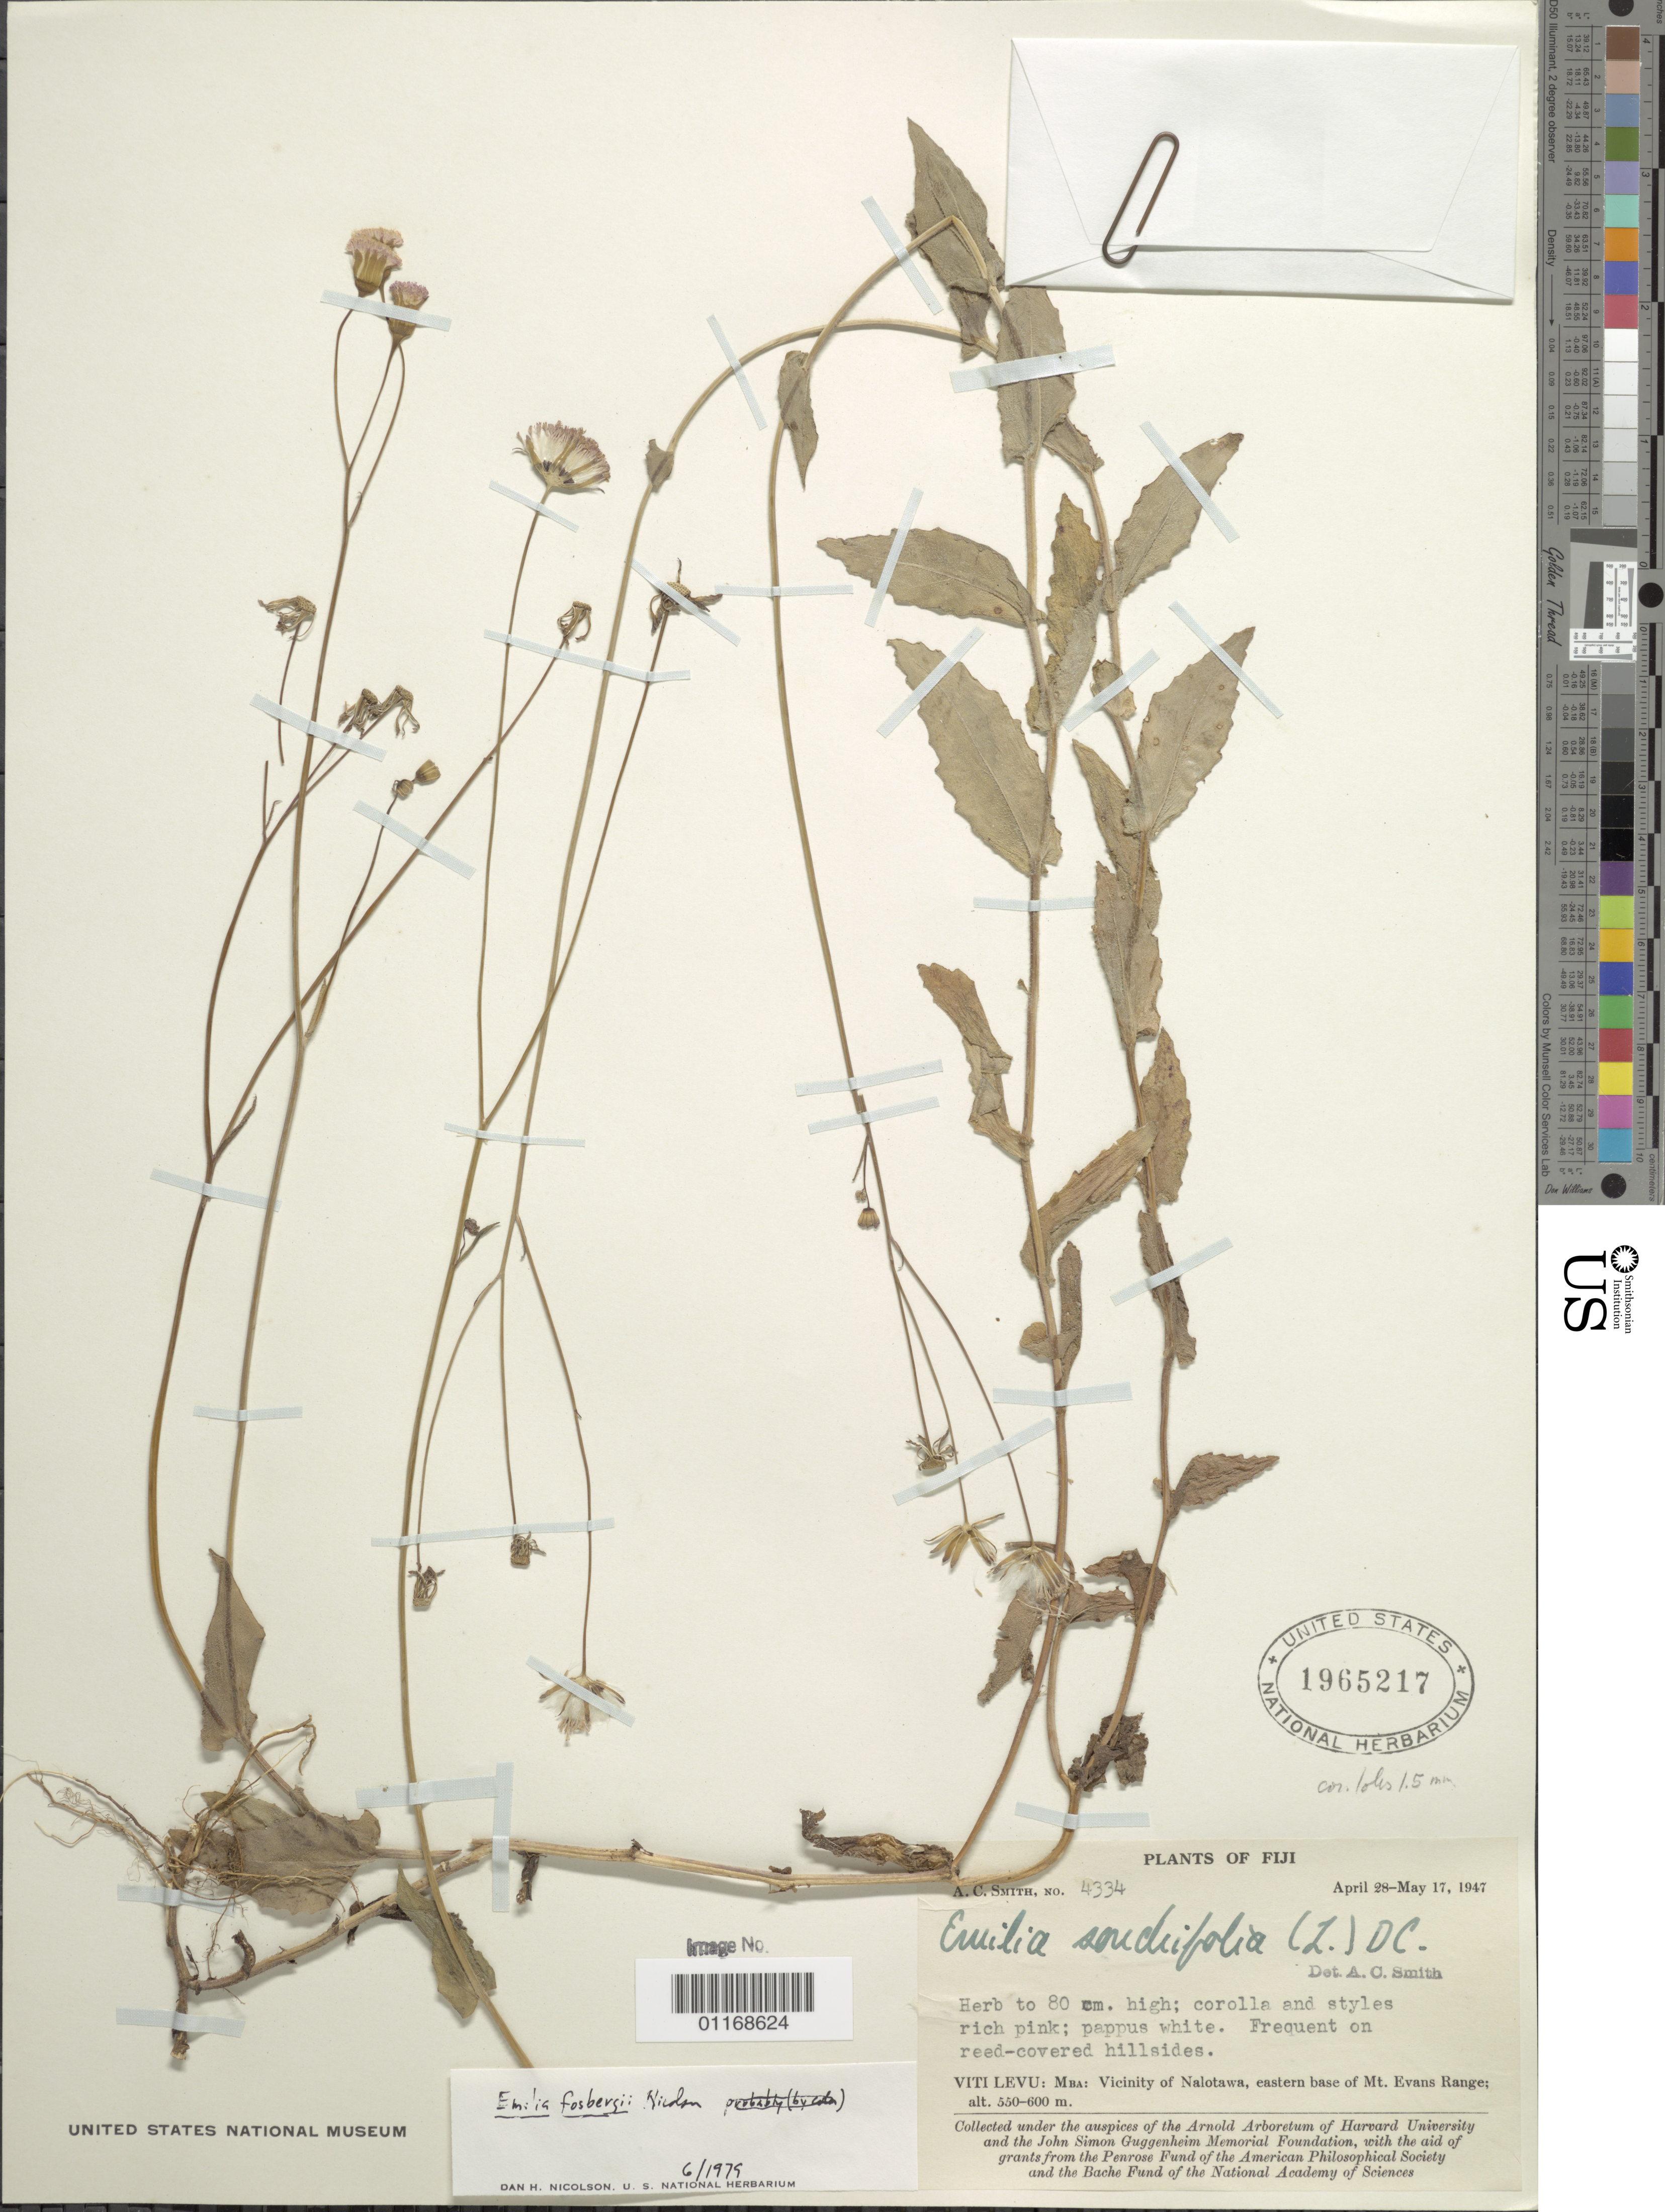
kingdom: Plantae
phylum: Tracheophyta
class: Magnoliopsida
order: Asterales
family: Asteraceae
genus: Emilia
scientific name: Emilia fosbergii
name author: Nicolson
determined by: Nicholson, D. H., (US), NMNH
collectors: A. C. Smith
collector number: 4334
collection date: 1947-04-28/1947-05-17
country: Fiji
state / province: Mba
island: Viti Levu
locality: vicinity of Nalotawa, eastern base of Mt. Evans range, Mba, Viti Levu, Fiji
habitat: Reed covered hillside.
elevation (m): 550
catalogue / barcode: US 1965217